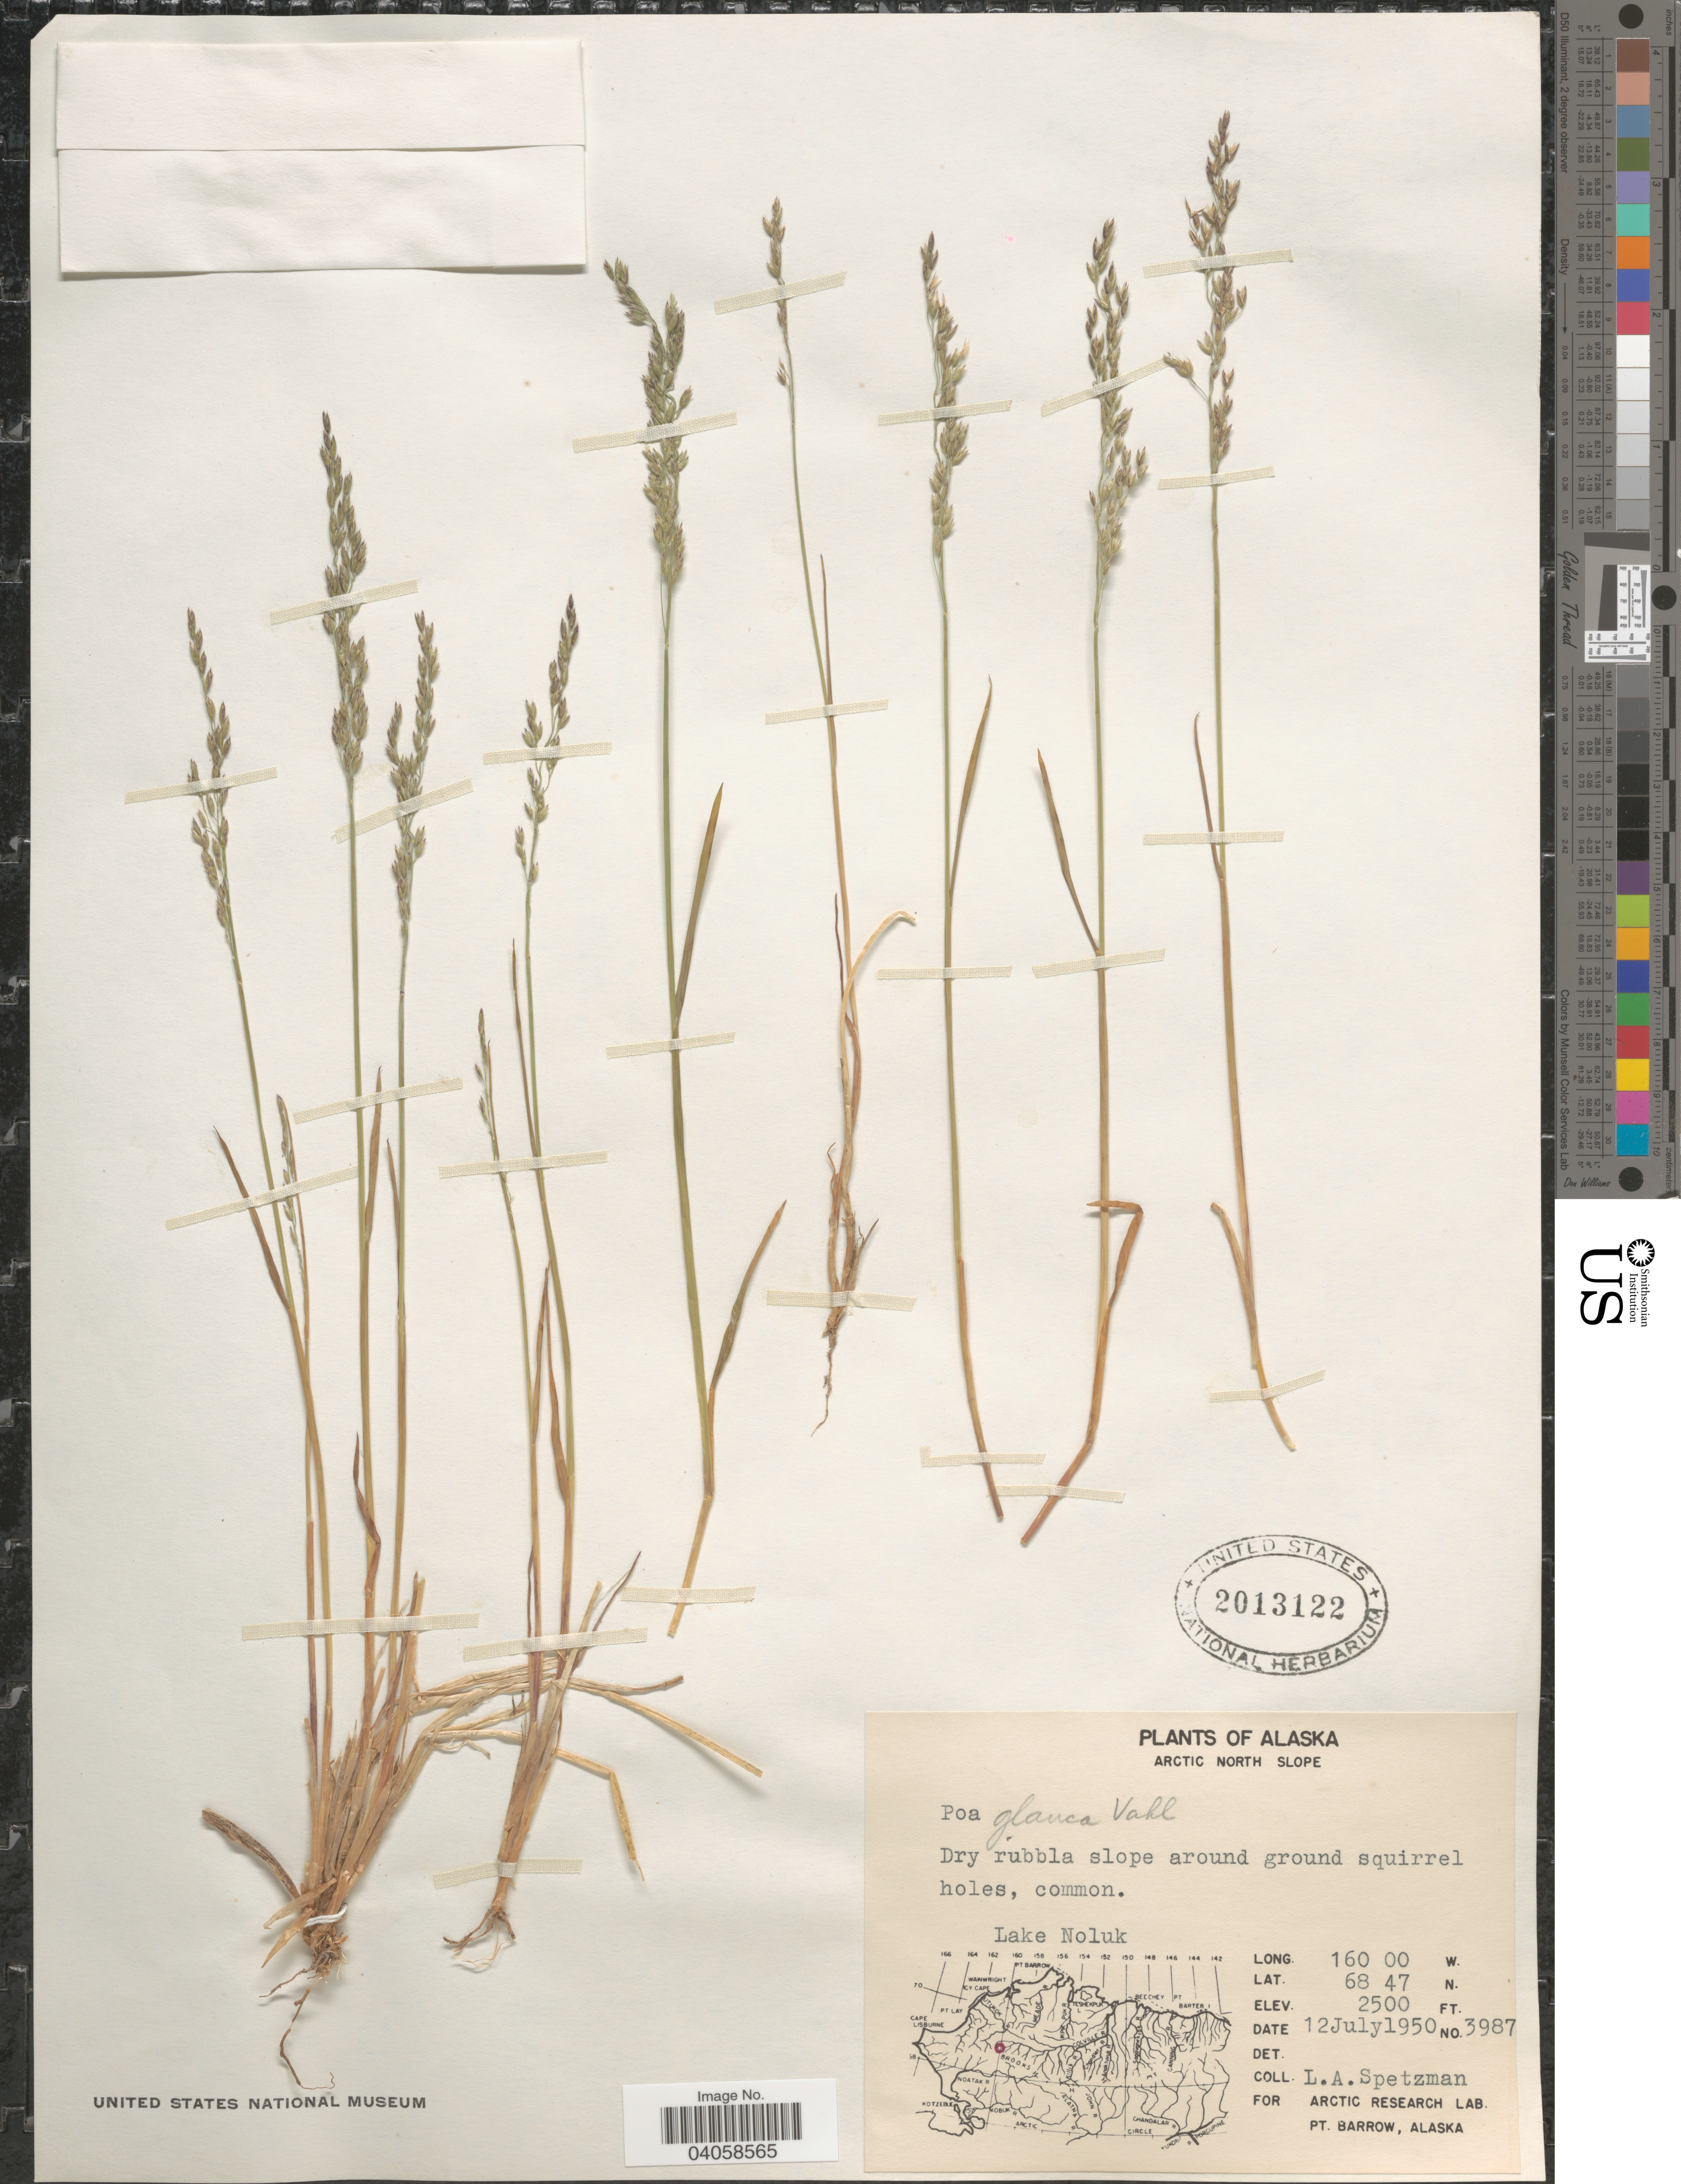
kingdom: Plantae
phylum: Tracheophyta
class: Liliopsida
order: Poales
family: Poaceae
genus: Poa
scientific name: Poa glauca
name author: Vahl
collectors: L. Spetzman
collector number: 3987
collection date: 1950-07-12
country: United States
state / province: Alaska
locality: Arctic North Slope. Dry rubbla slope around ground squirrel holes. Lake Noluk.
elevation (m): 762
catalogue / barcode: US 2013122